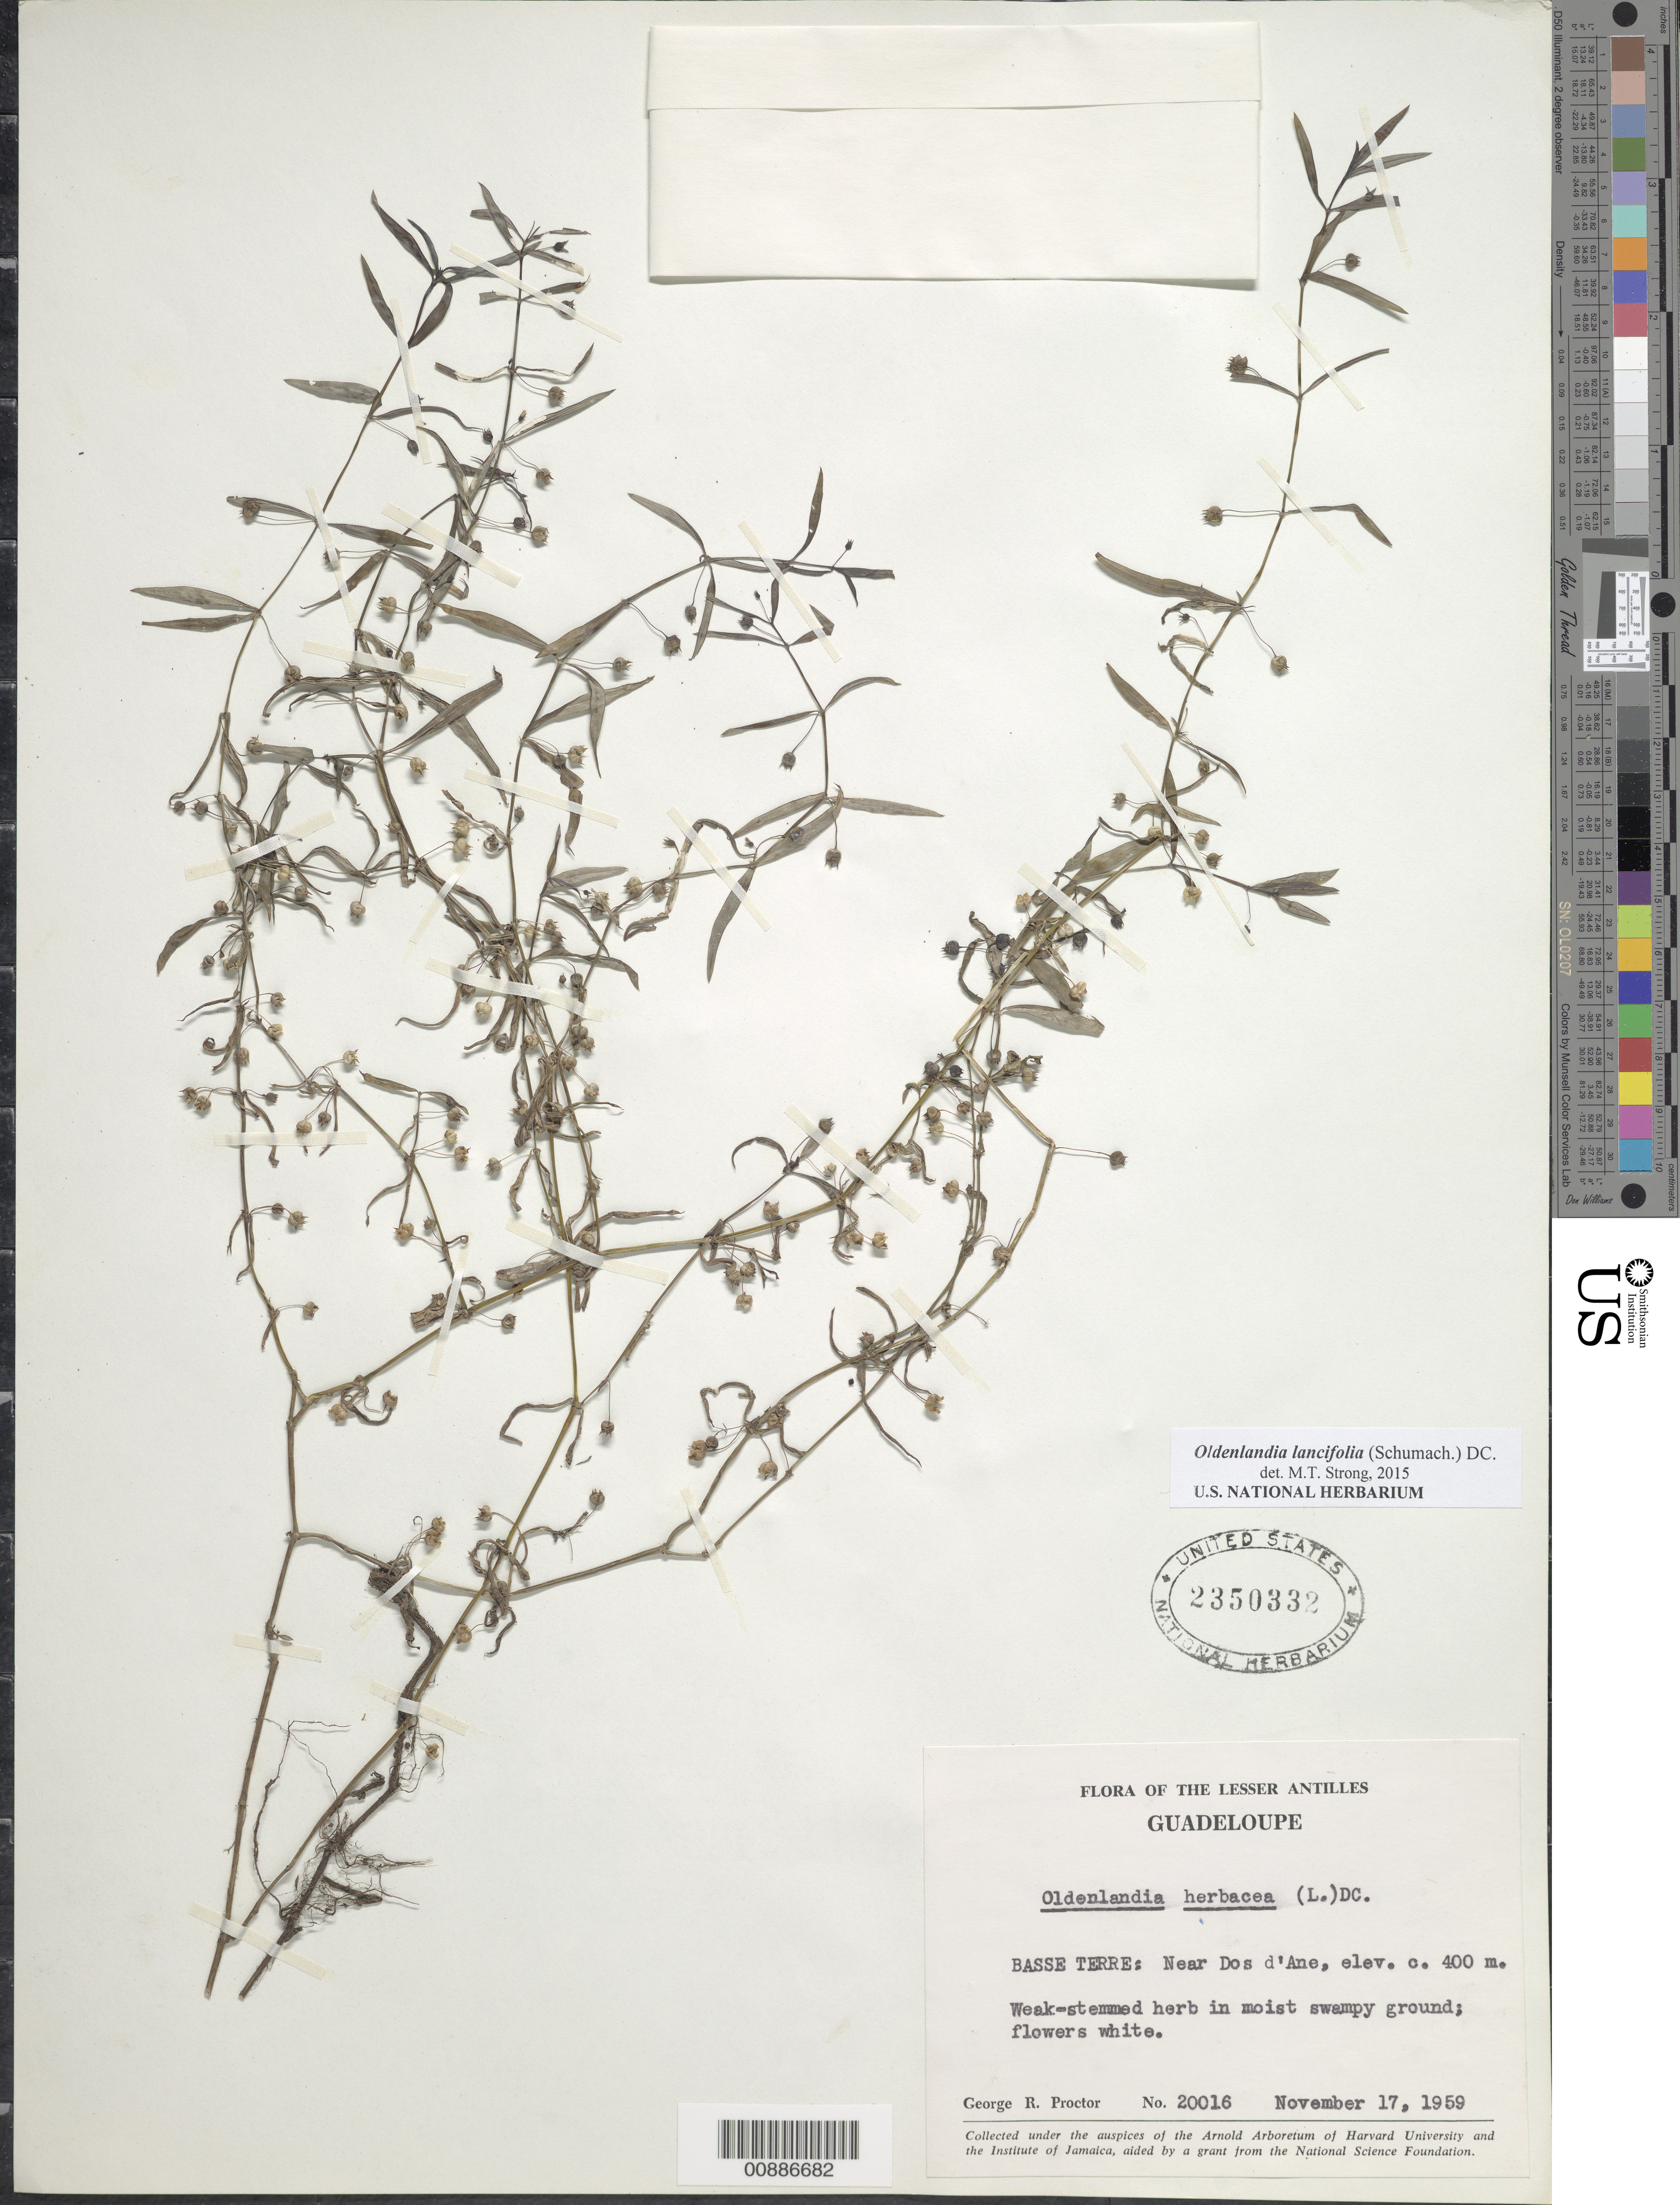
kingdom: Plantae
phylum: Tracheophyta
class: Magnoliopsida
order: Gentianales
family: Rubiaceae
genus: Oldenlandia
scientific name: Oldenlandia lancifolia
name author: (Schumach.) DC.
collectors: G. R. Proctor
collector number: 20016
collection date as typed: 17 Nov 1959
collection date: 1959-11-17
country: Guadeloupe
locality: Basse Terre: Near Dos d'Ane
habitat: Moist swampy ground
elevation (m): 400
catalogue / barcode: US 2350332